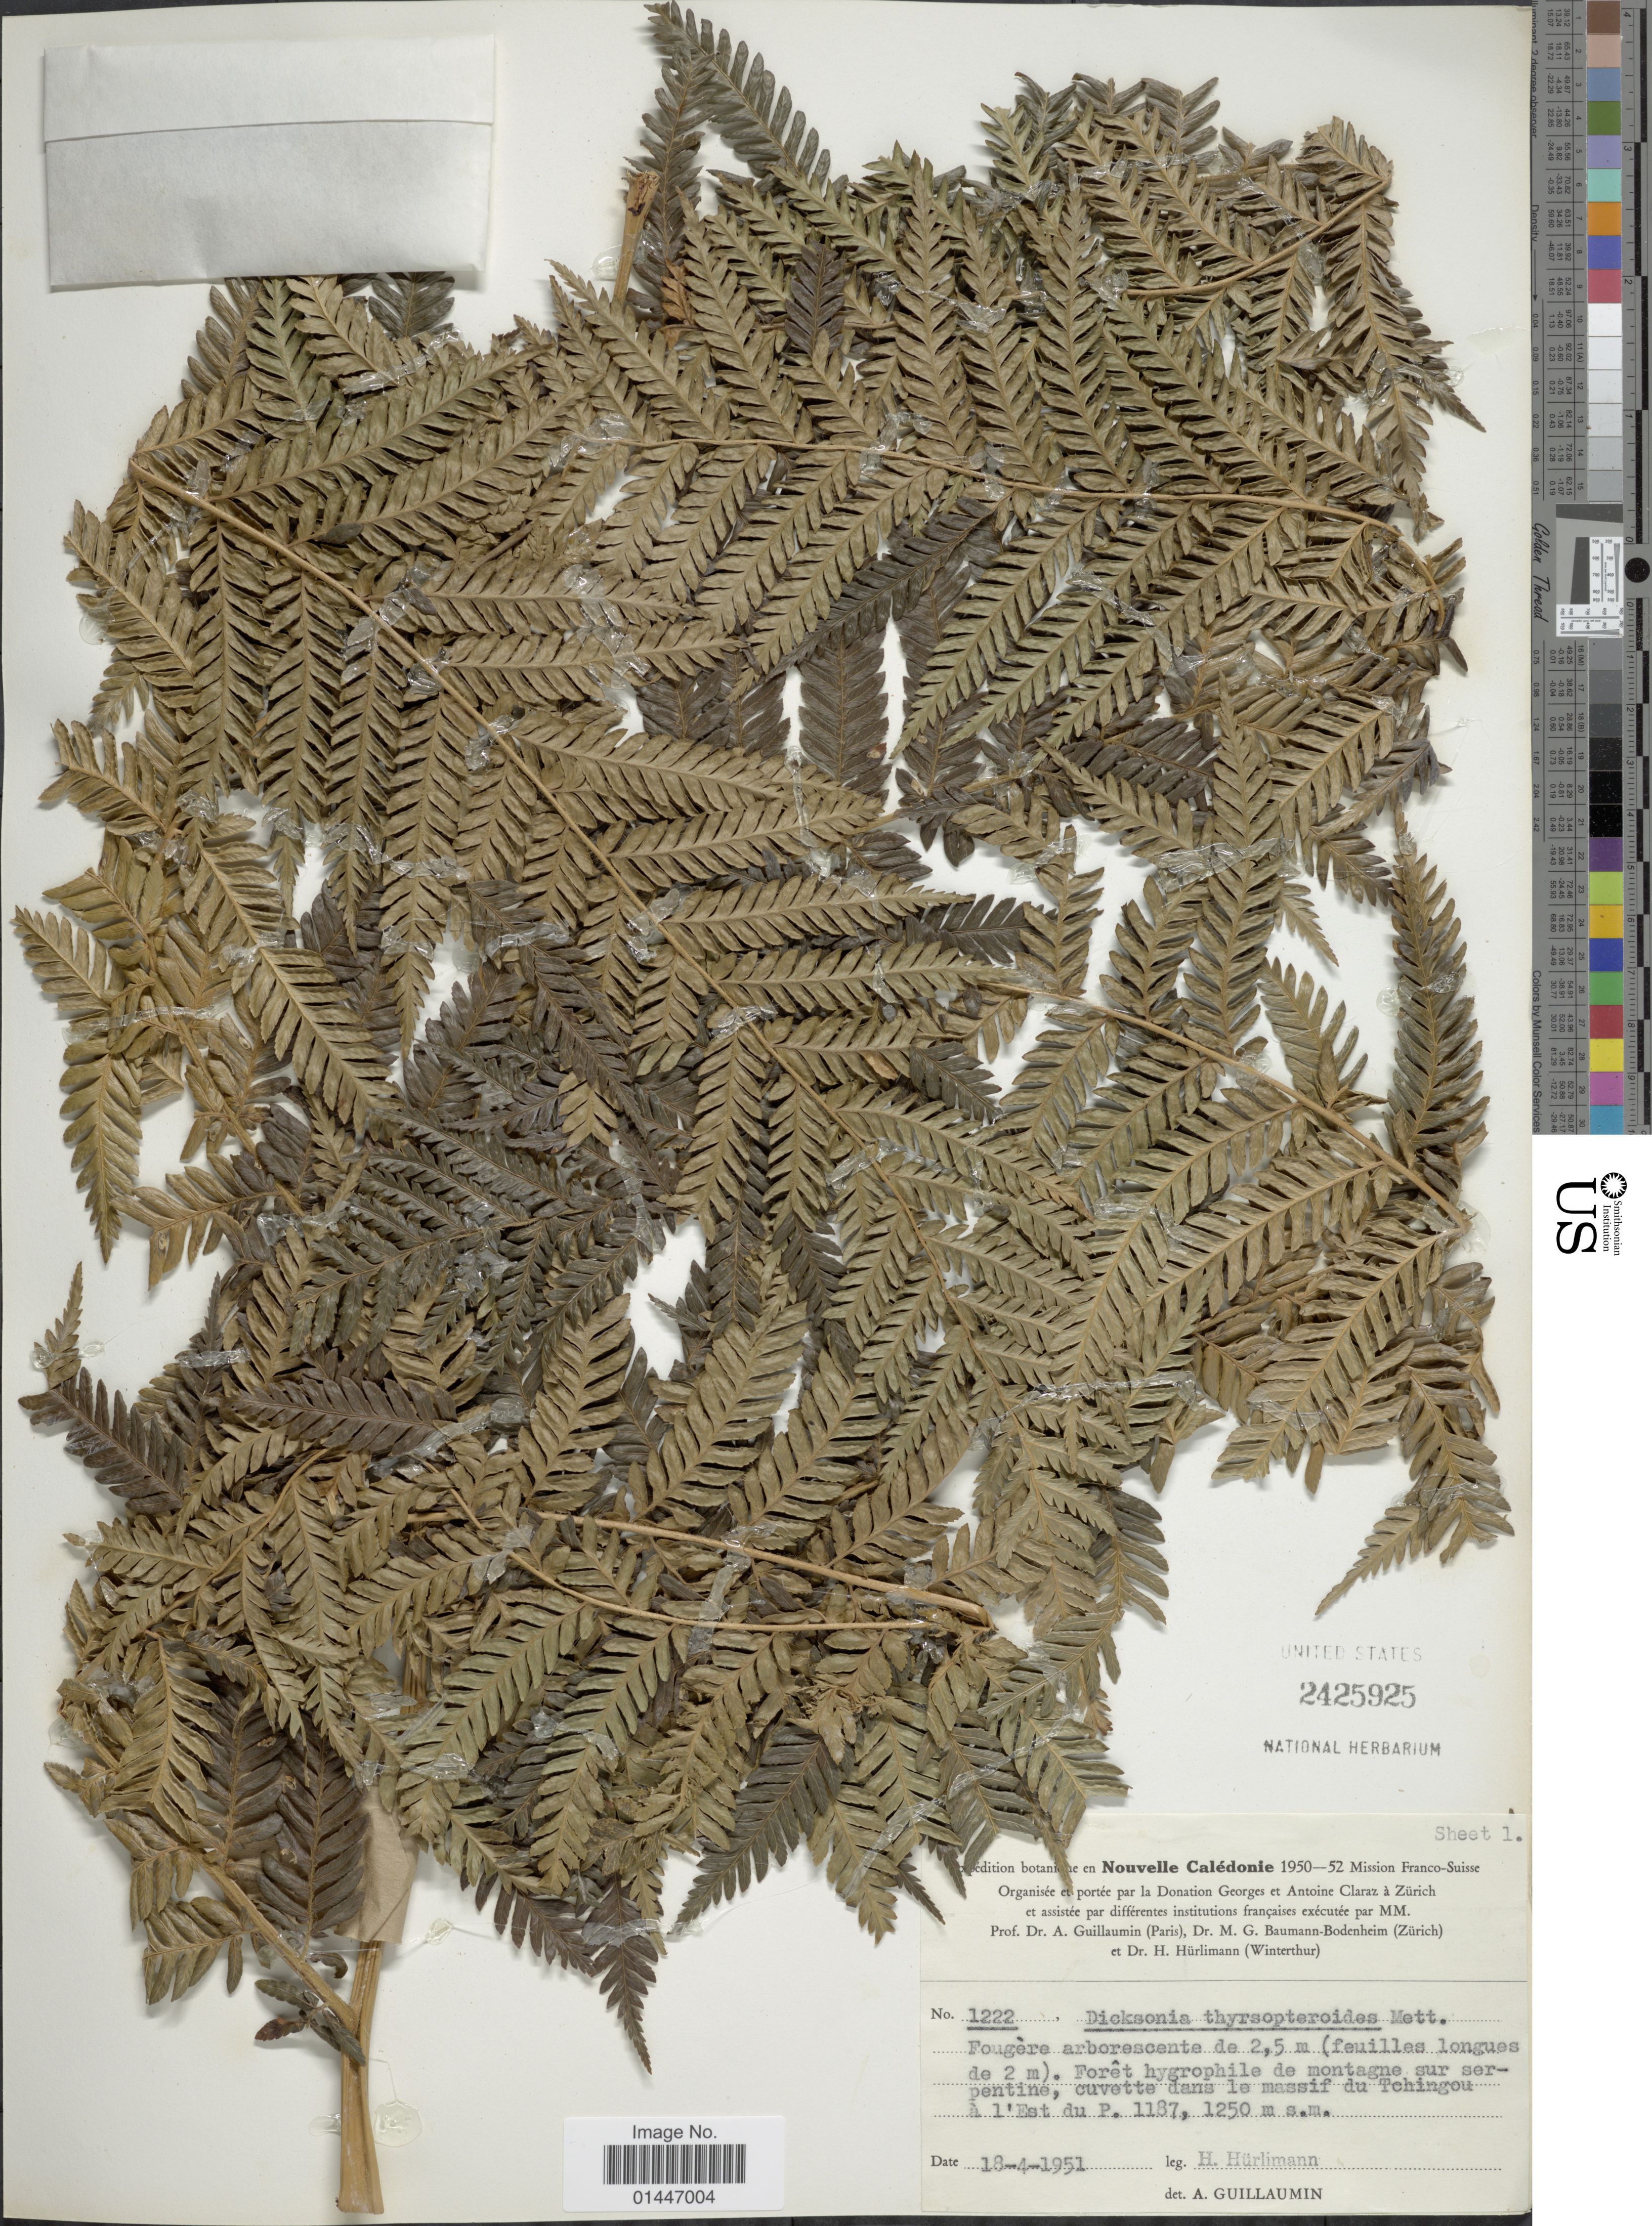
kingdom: Plantae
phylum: Tracheophyta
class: Polypodiopsida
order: Cyatheales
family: Dicksoniaceae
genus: Dicksonia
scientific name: Dicksonia thyrsopteroides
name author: Mett.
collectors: H. Hurlimann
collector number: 1222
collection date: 1951-04-18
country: New Caledonia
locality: Foret hygrophile de montagne sur serpentine, cuvette dans le massif du Tchingou a l 'Est du P. 1187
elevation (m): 1250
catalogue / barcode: US 2425925